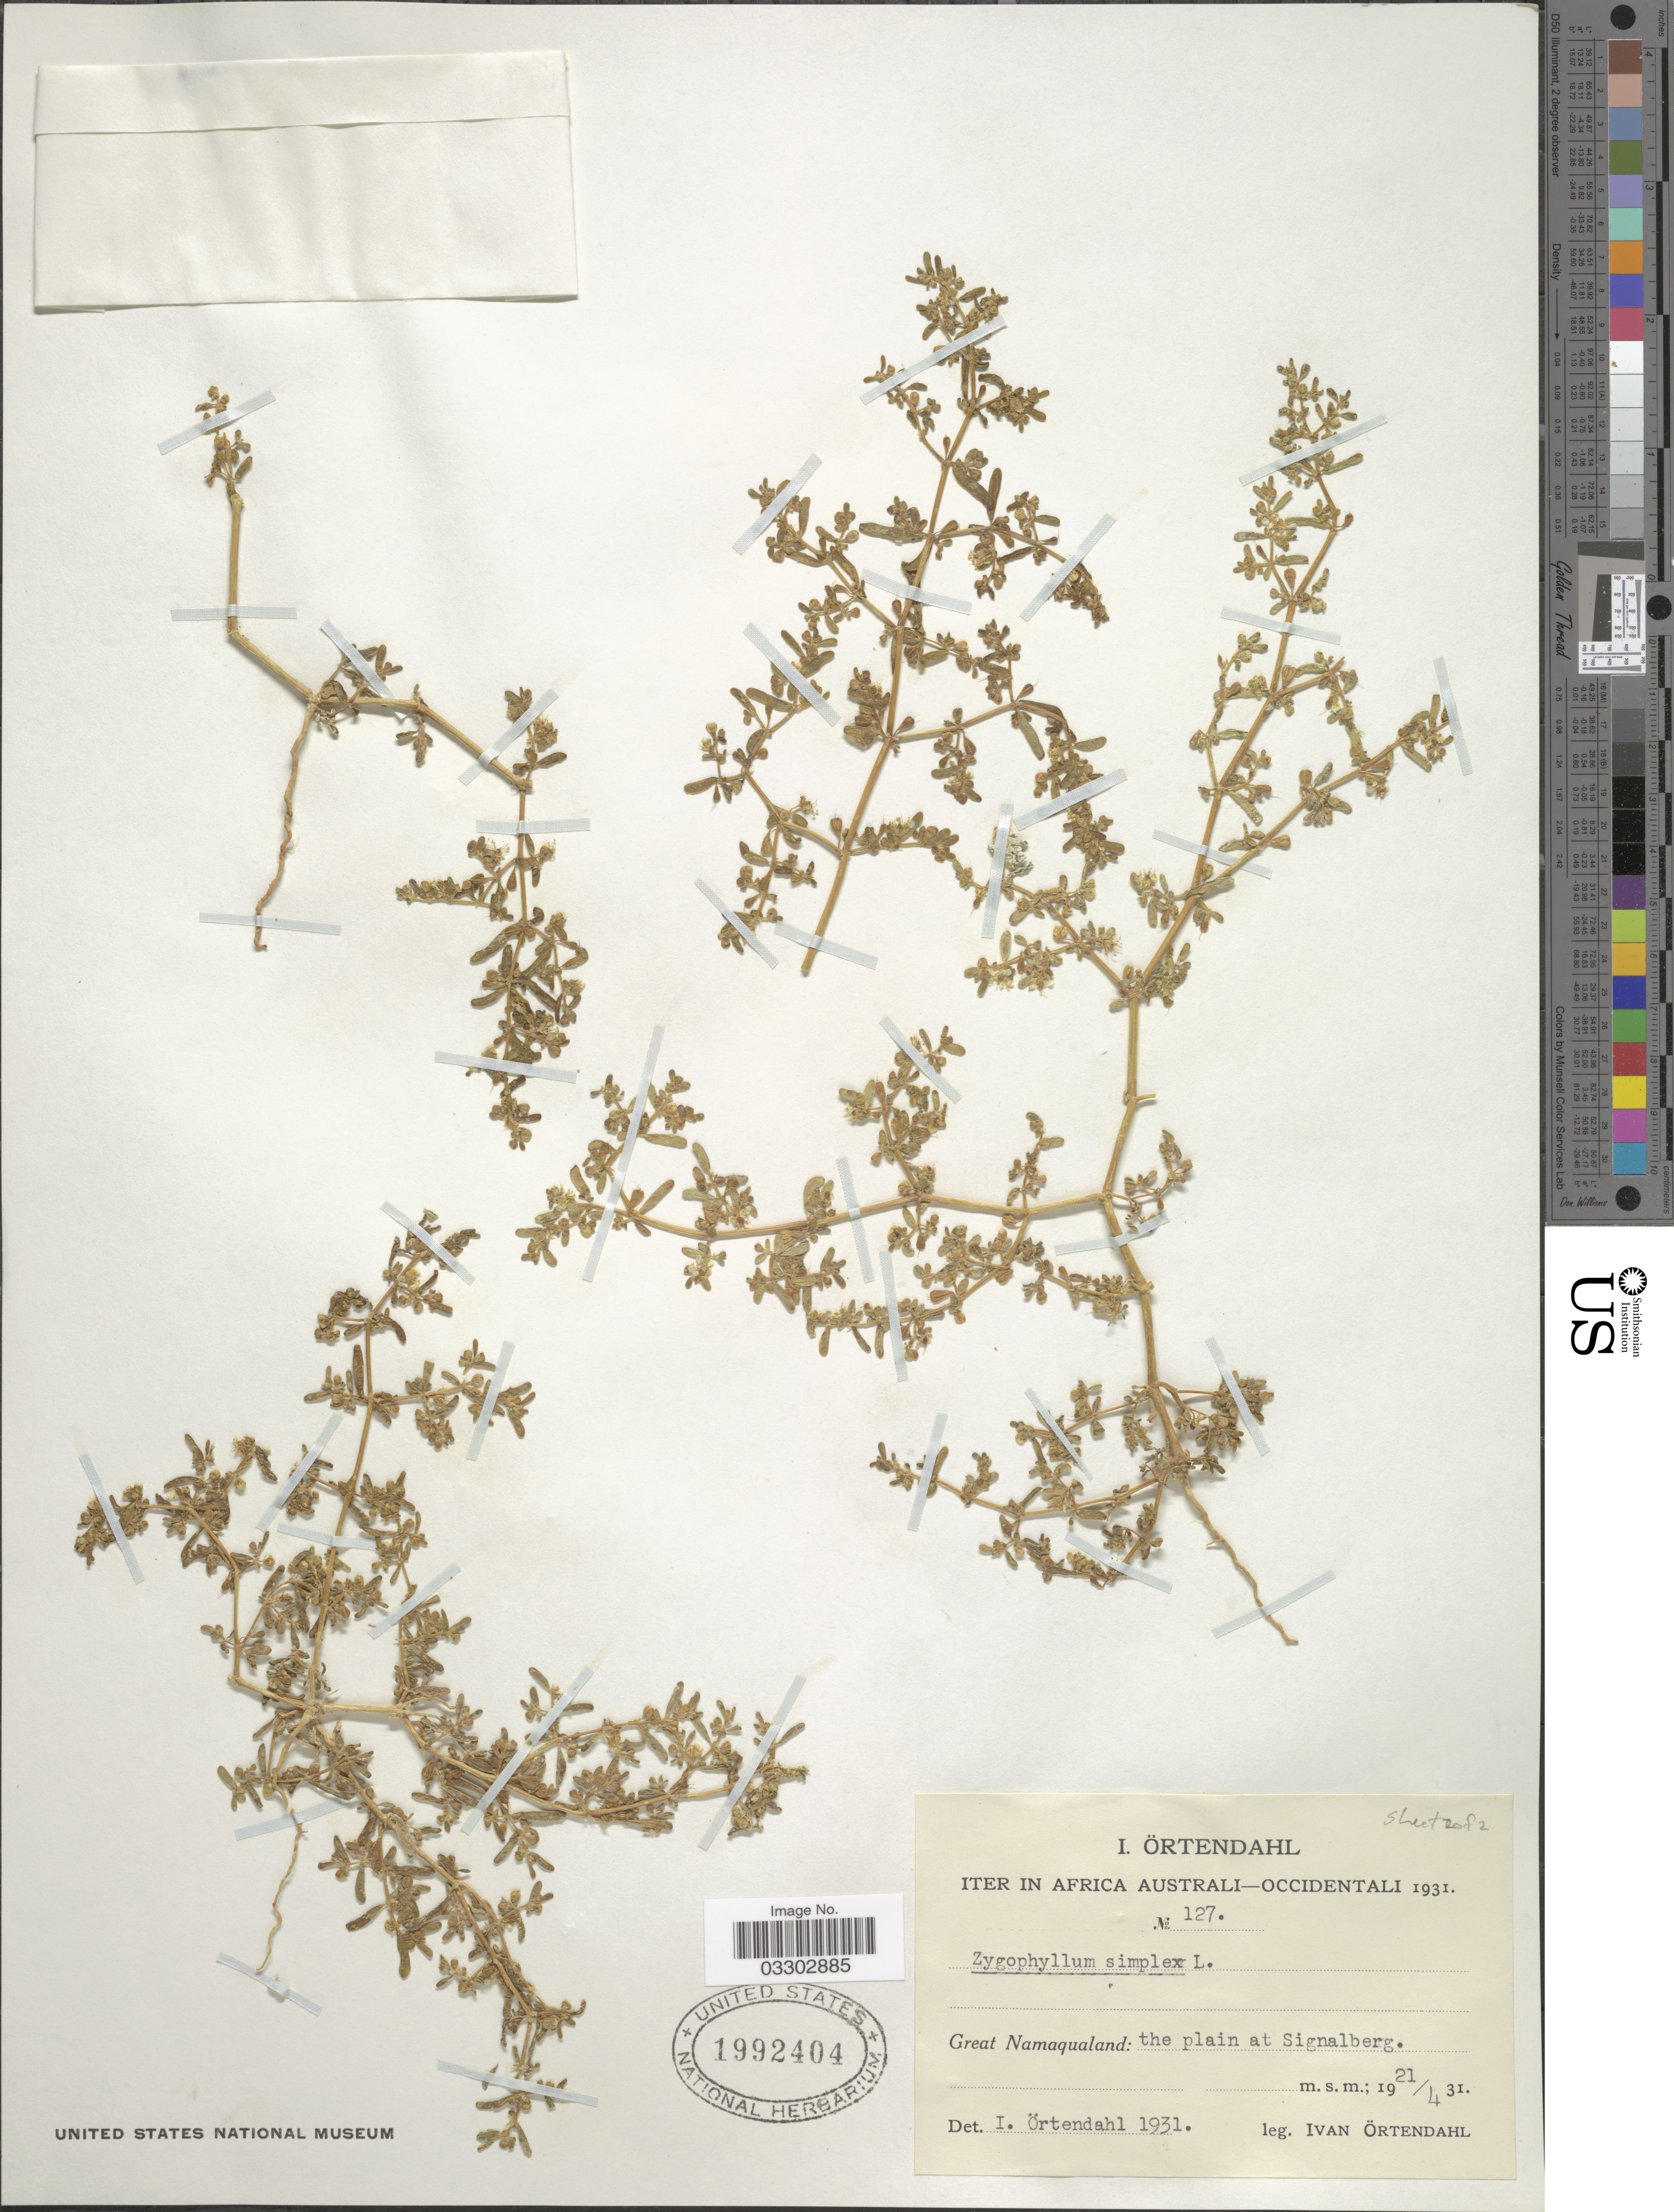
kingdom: Plantae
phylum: Tracheophyta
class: Magnoliopsida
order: Zygophyllales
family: Zygophyllaceae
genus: Zygophyllum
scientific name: Zygophyllum simplex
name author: L.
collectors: I. Ortendahl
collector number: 127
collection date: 1931-04-21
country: South Africa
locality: Iter in Africa Australi-Occidentali. Great Namaqualand: the plain at Signalberg.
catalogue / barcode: US 1992404